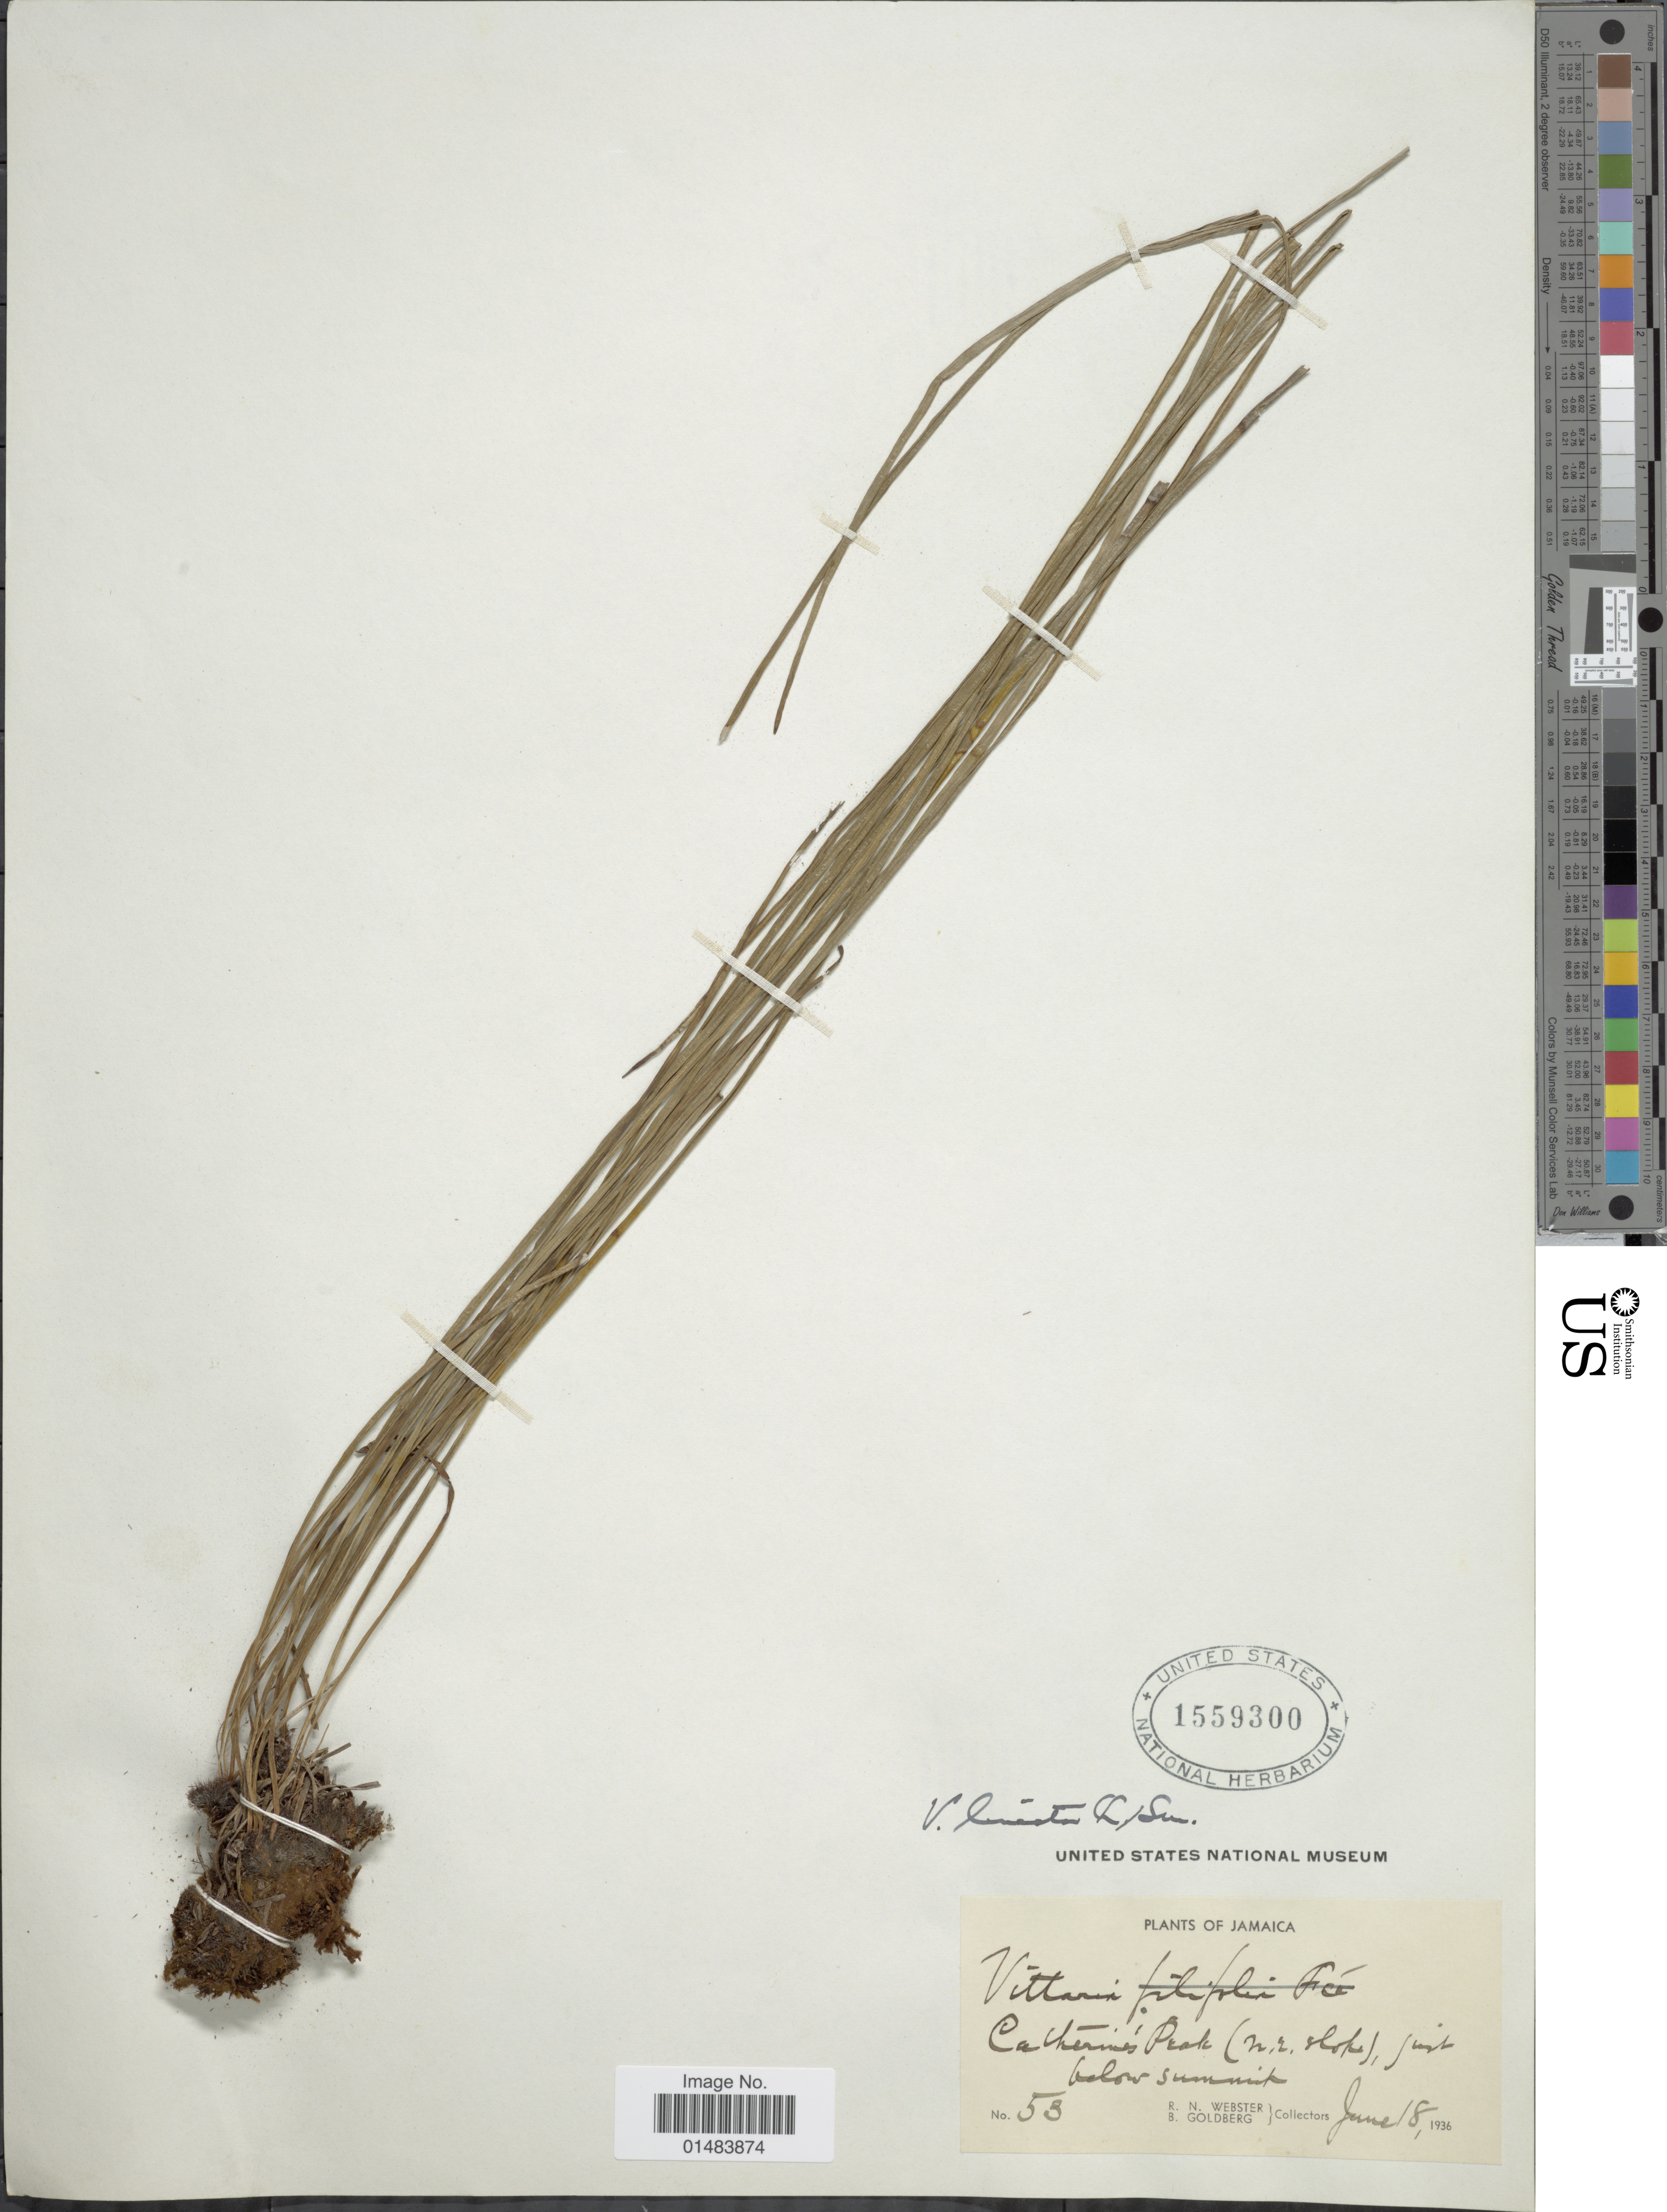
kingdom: Plantae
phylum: Tracheophyta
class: Polypodiopsida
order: Polypodiales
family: Pteridaceae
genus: Vittaria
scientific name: Vittaria lineata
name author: (L.) Sm.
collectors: R. N. Webster & B. Goldberg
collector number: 53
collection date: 1936-06-18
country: Jamaica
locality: Catherine's Peak (nr. slope), just below summit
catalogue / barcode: US 1559300